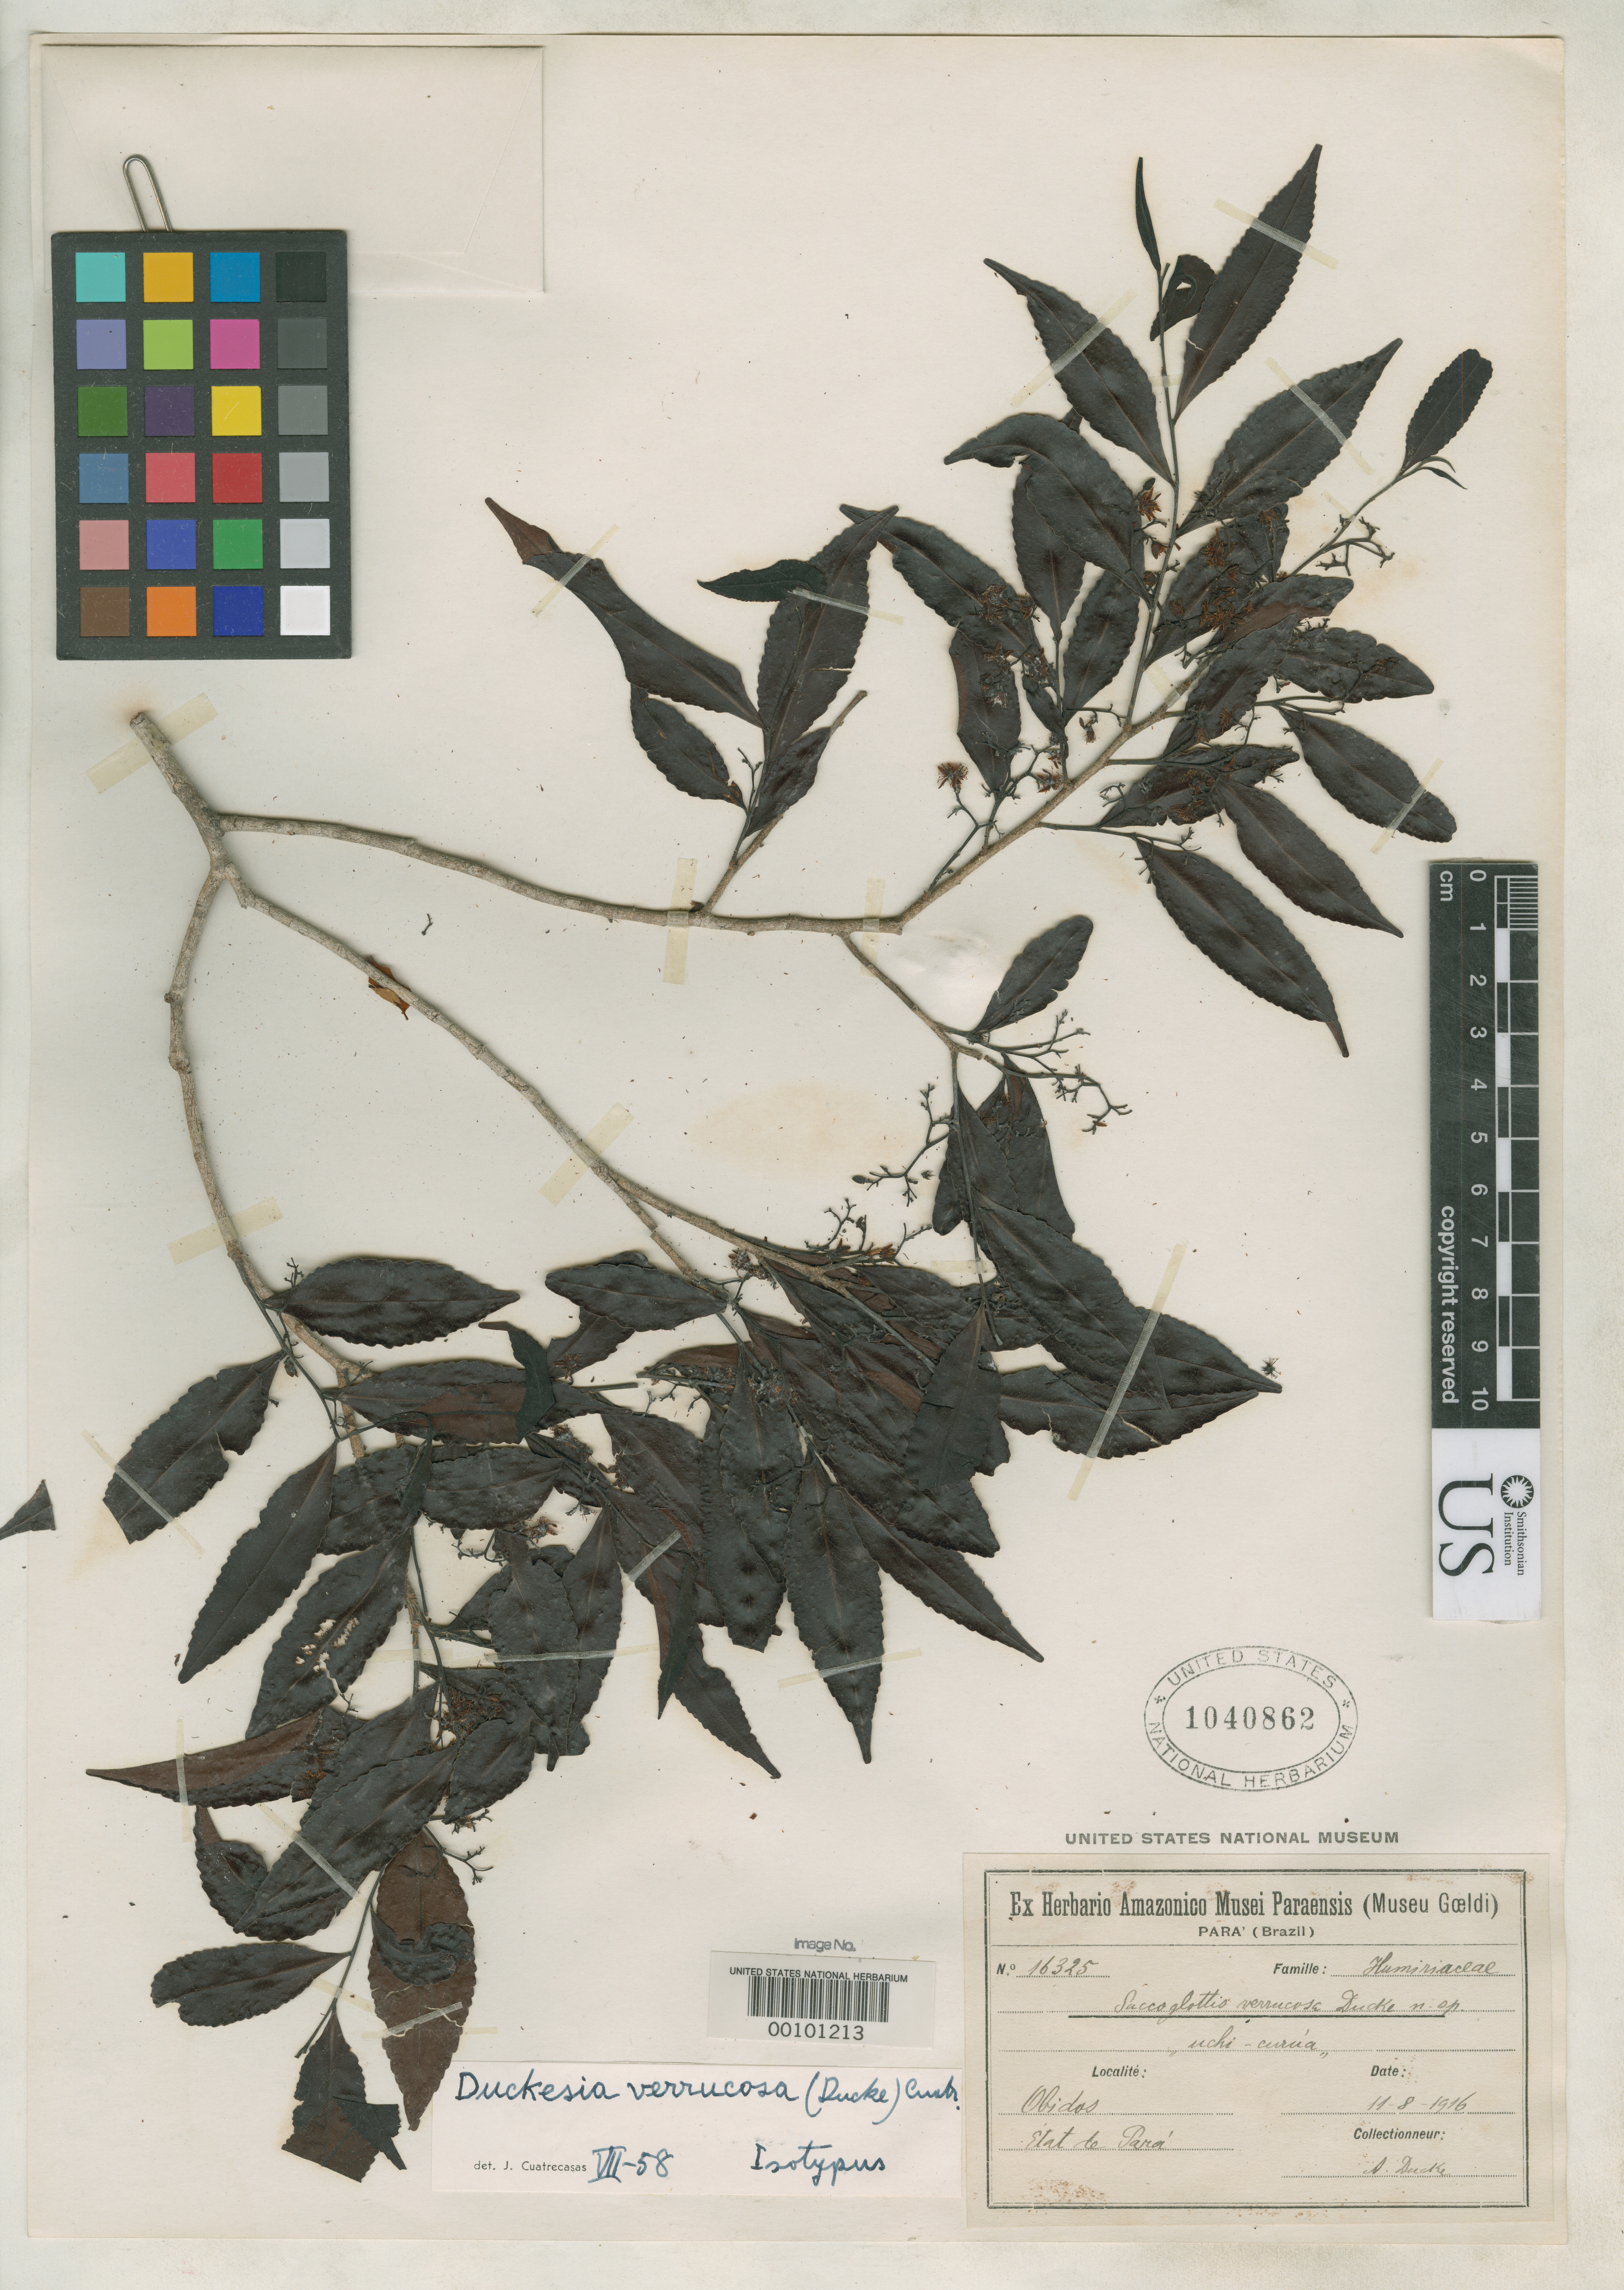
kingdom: Plantae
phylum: Tracheophyta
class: Magnoliopsida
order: Malpighiales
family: Humiriaceae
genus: Sacoglottis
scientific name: Sacoglottis verrucosa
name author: Ducke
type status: Isolectotype; Isosyntype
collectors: A. Ducke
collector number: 16325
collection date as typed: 11 Aug 1916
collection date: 1916-08-11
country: Brazil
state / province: Pará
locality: Obidos.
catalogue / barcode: US 1040862